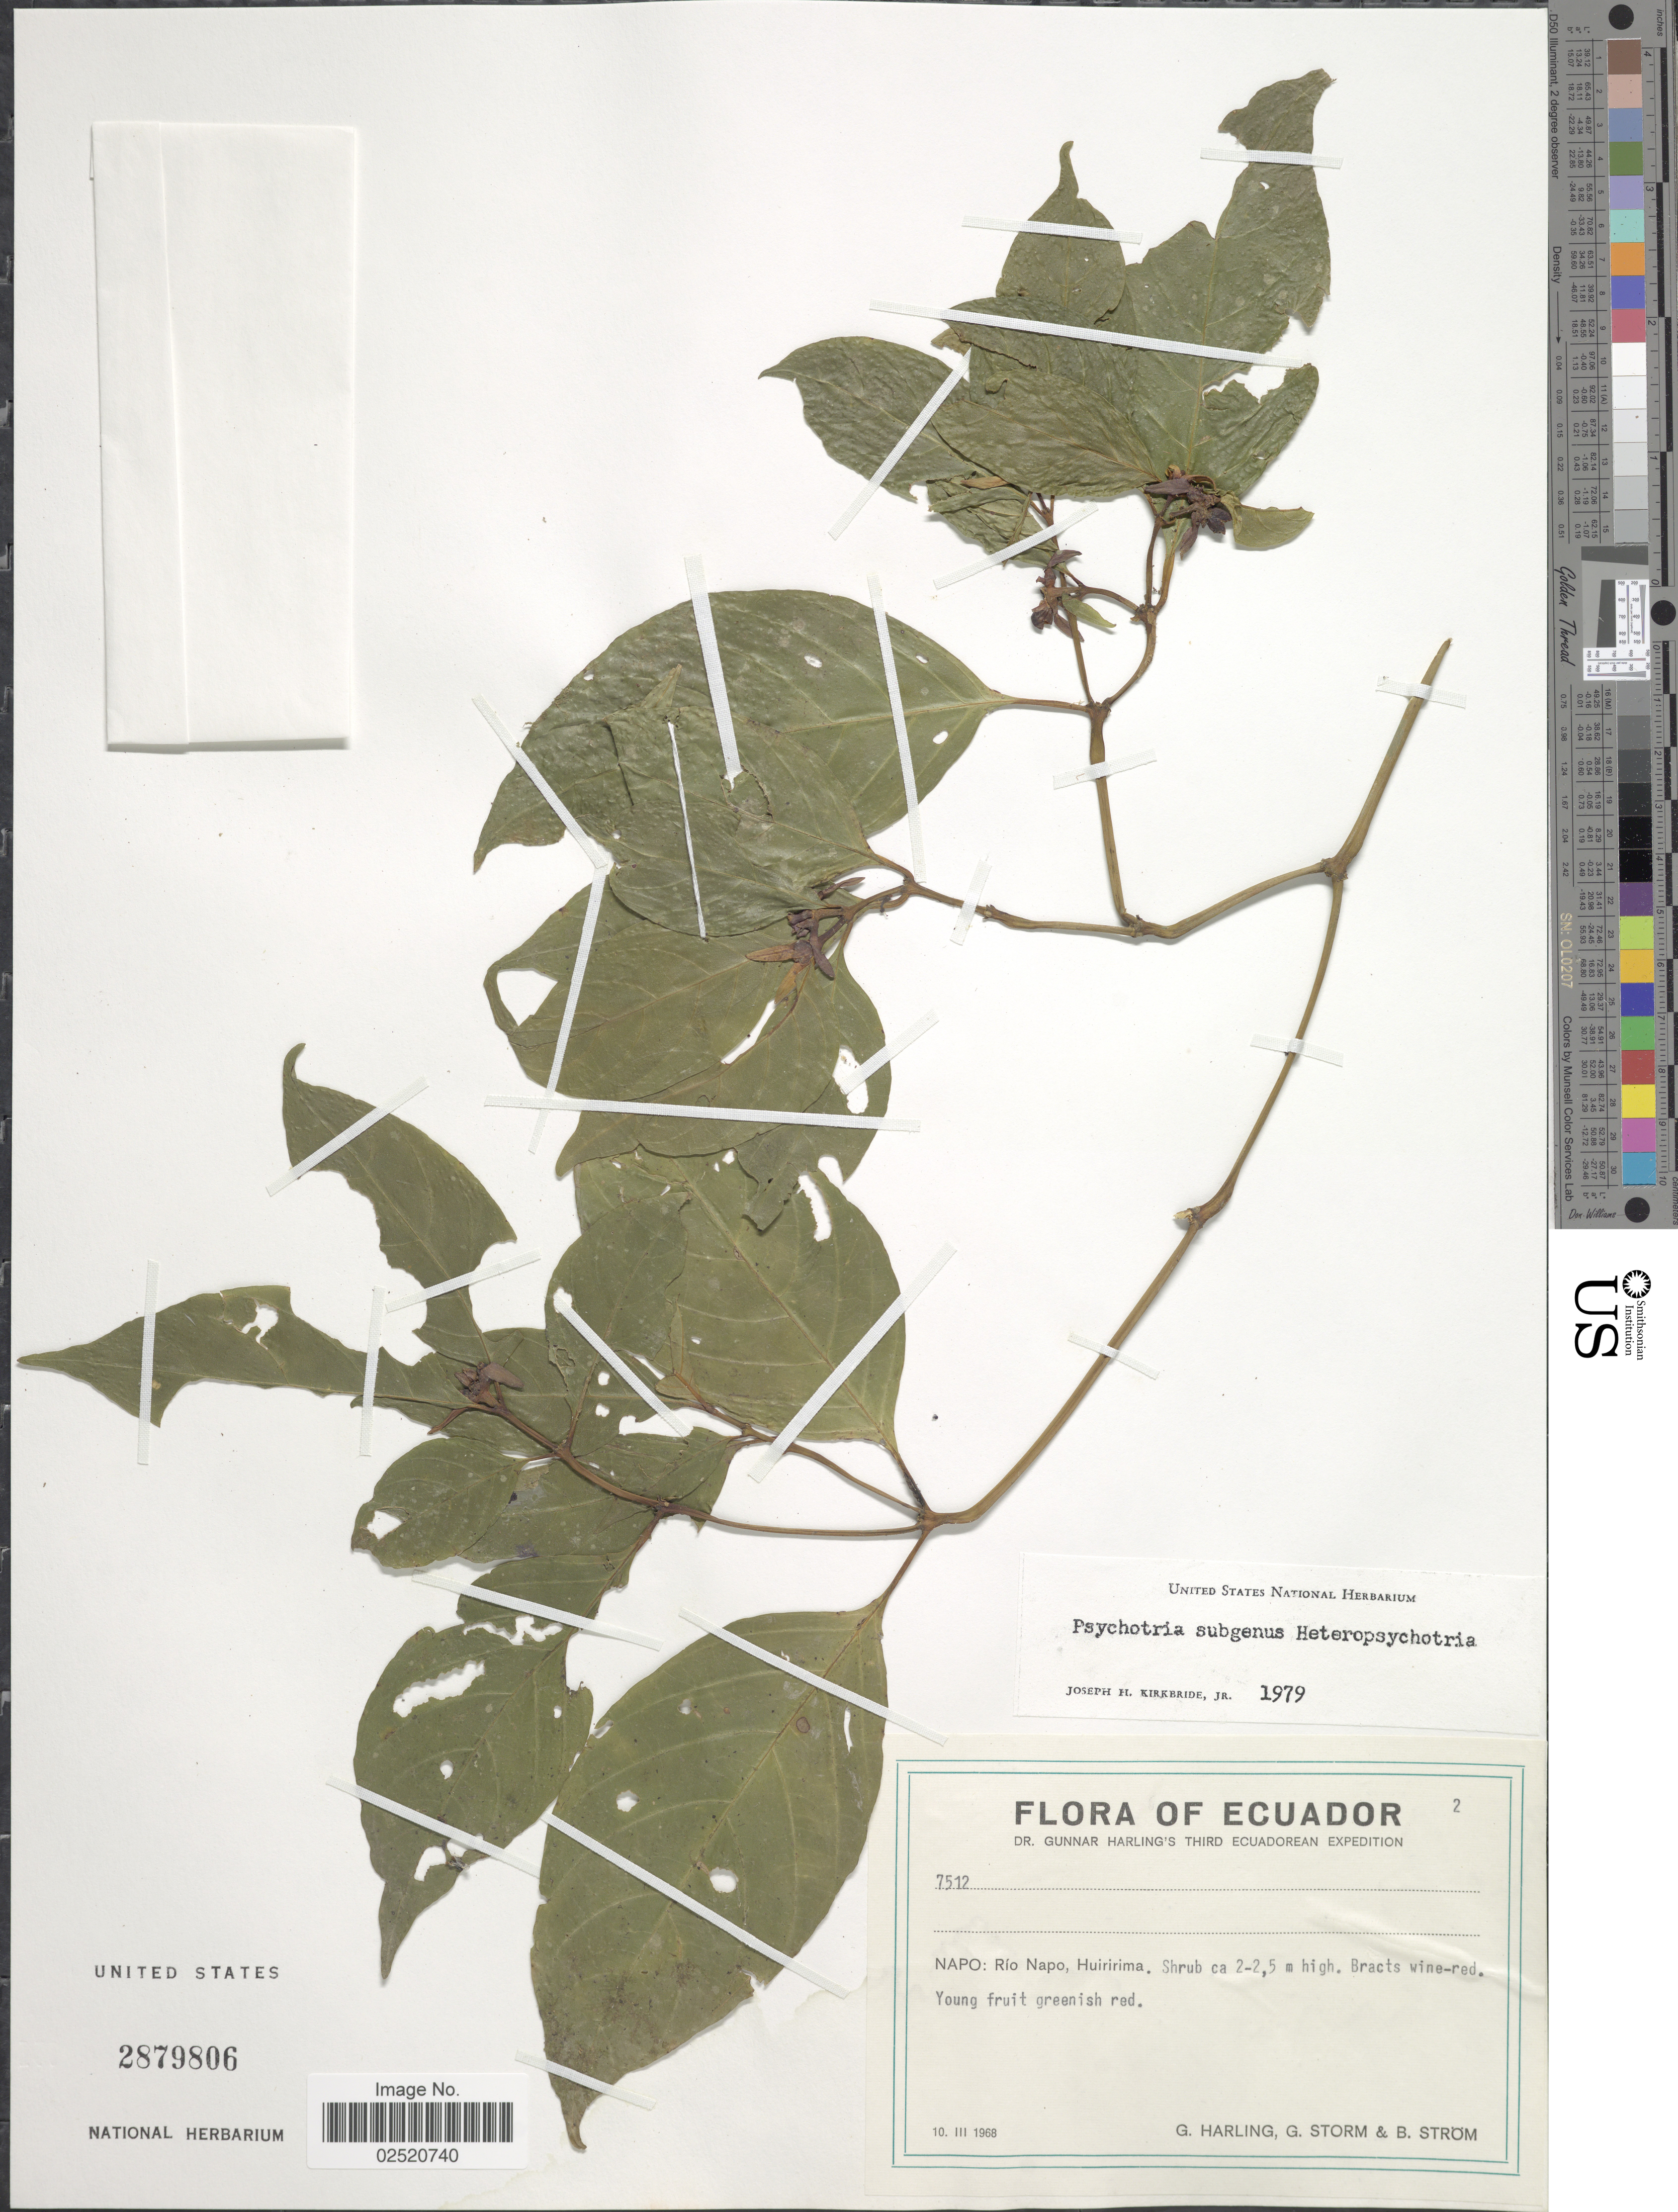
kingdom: Plantae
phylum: Tracheophyta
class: Magnoliopsida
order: Gentianales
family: Rubiaceae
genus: Psychotria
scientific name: Psychotria sp.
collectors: G. Harling, G. Storm & B. Ström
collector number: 7512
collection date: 1968-03-10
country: Ecuador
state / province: Napo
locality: Río Napo, Huiririma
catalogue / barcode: US 2879806